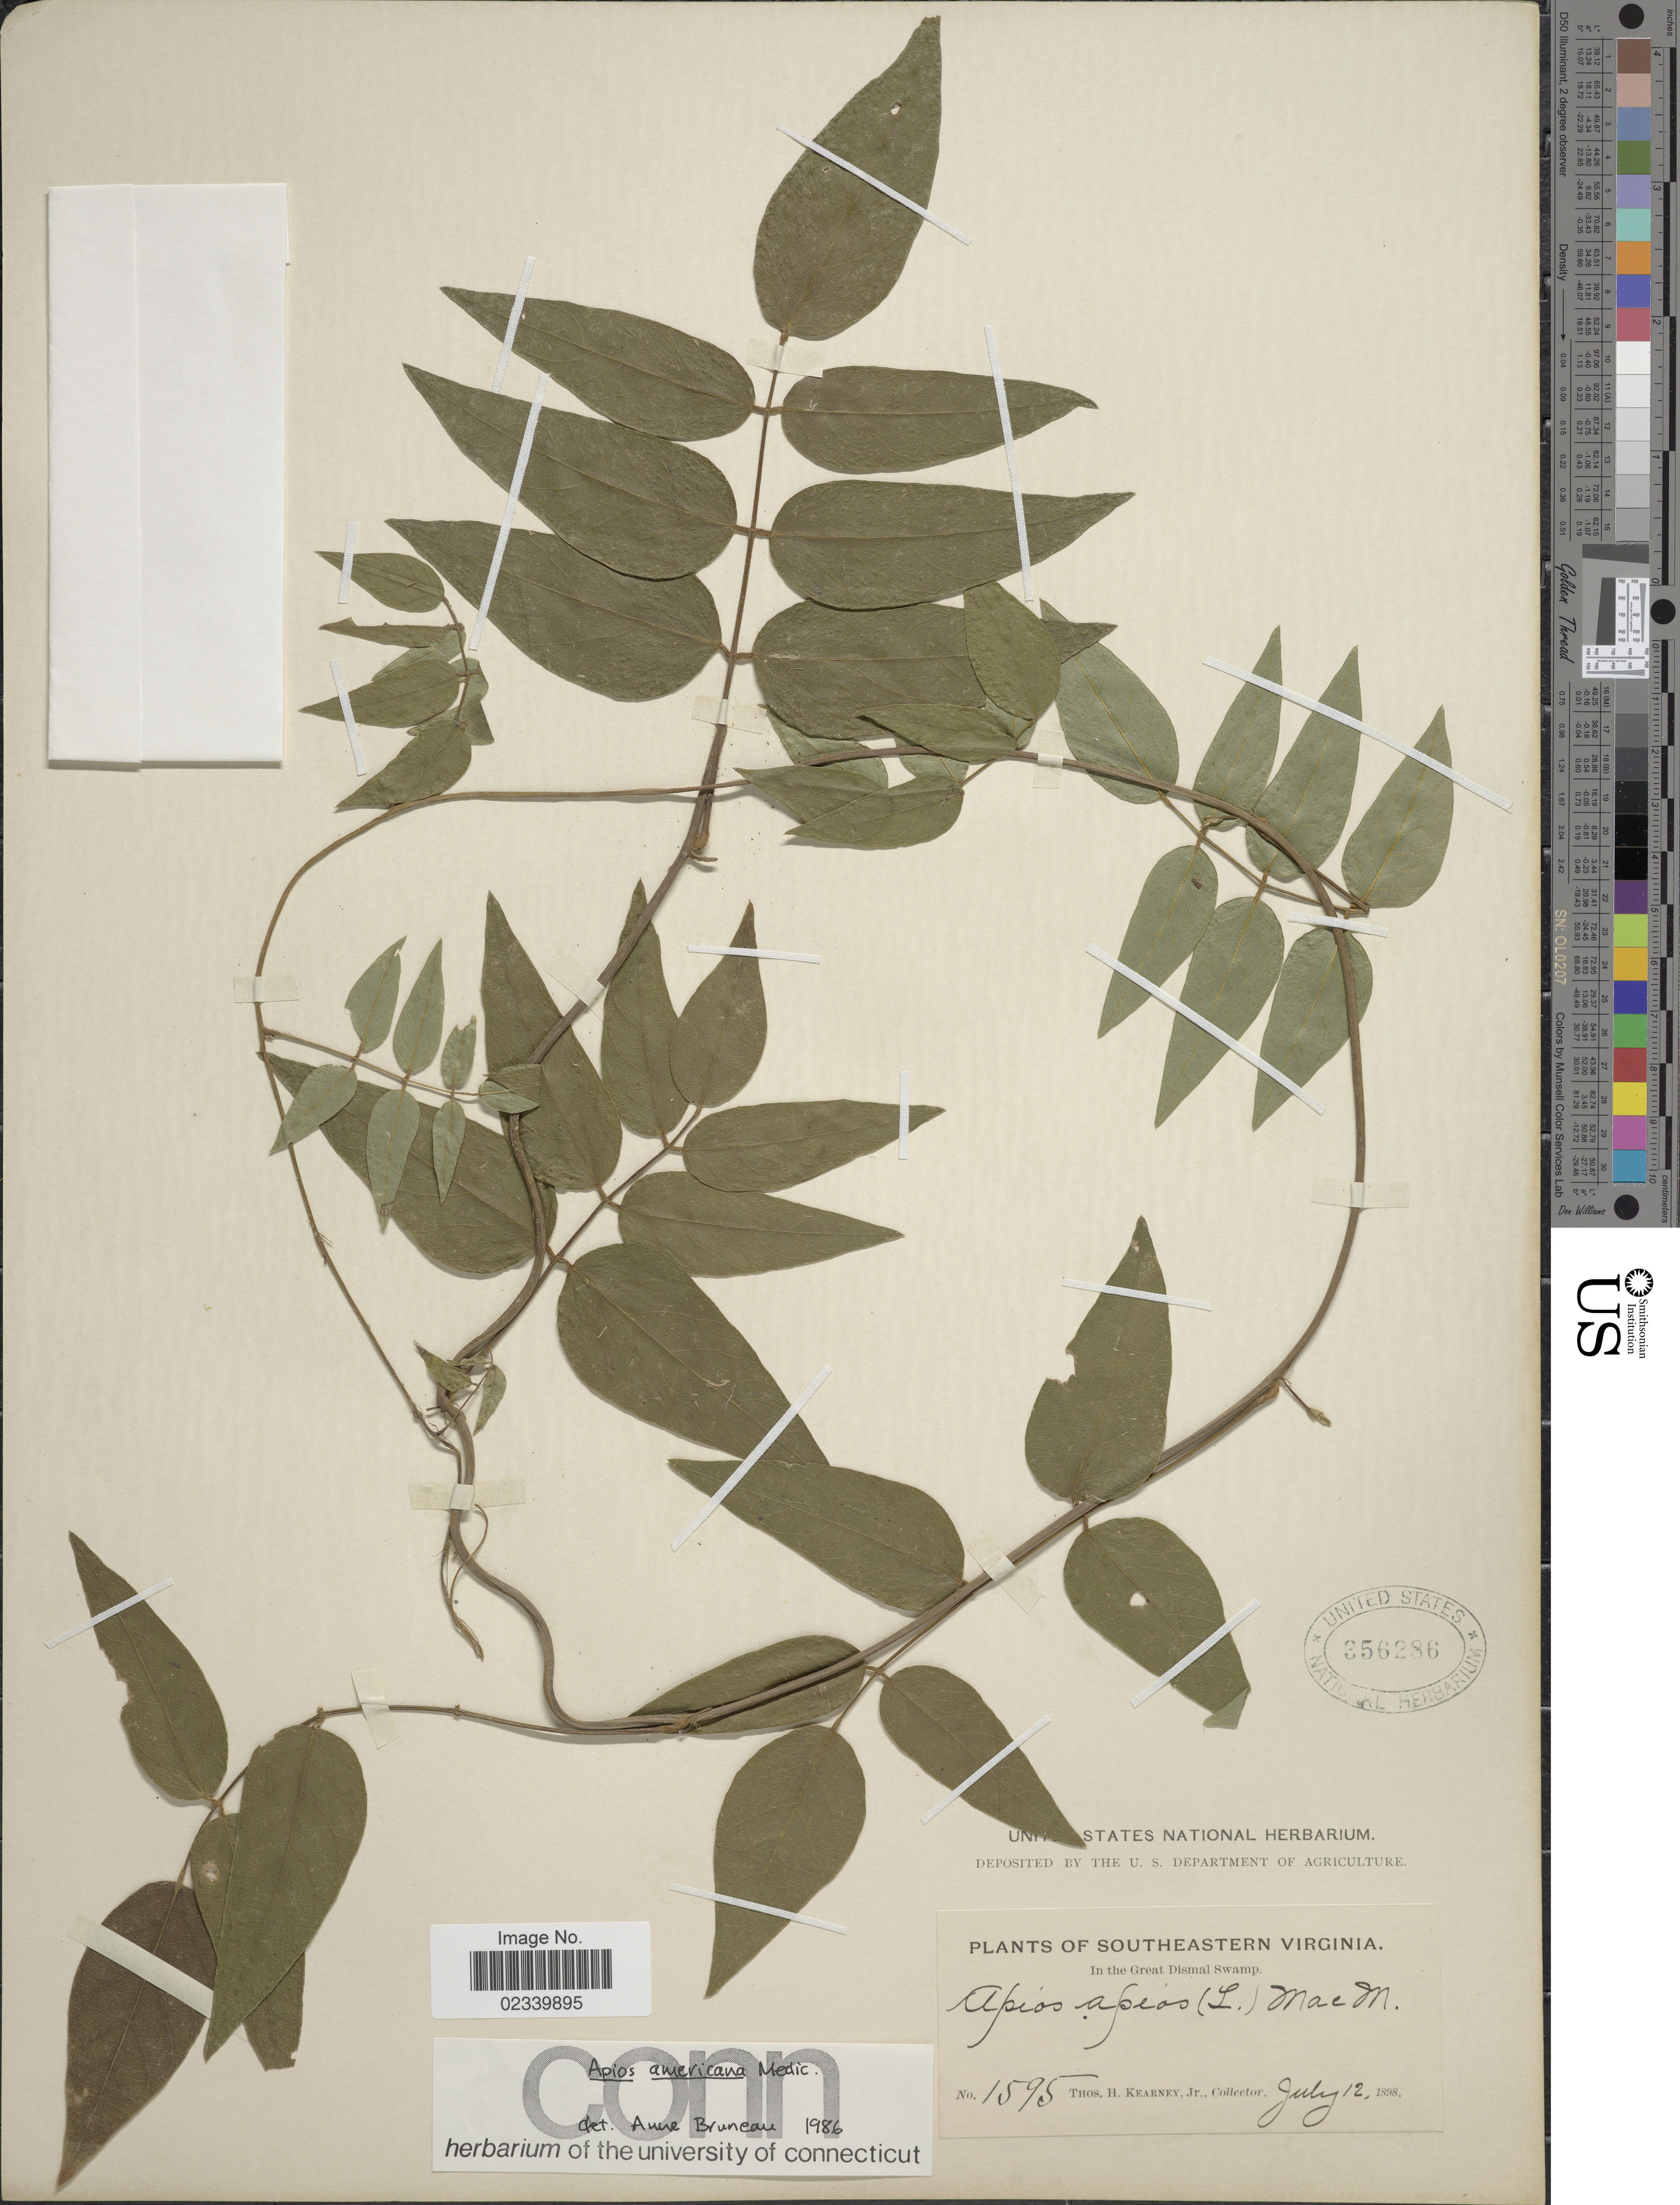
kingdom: Plantae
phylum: Tracheophyta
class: Magnoliopsida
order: Fabales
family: Fabaceae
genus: Apios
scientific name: Apios americana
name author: Medik.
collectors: T. H. Kearney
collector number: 1595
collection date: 1898-07-12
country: United States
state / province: Virginia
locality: Southeastern Virginia, In the Great Dismal Swamp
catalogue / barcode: US 356286